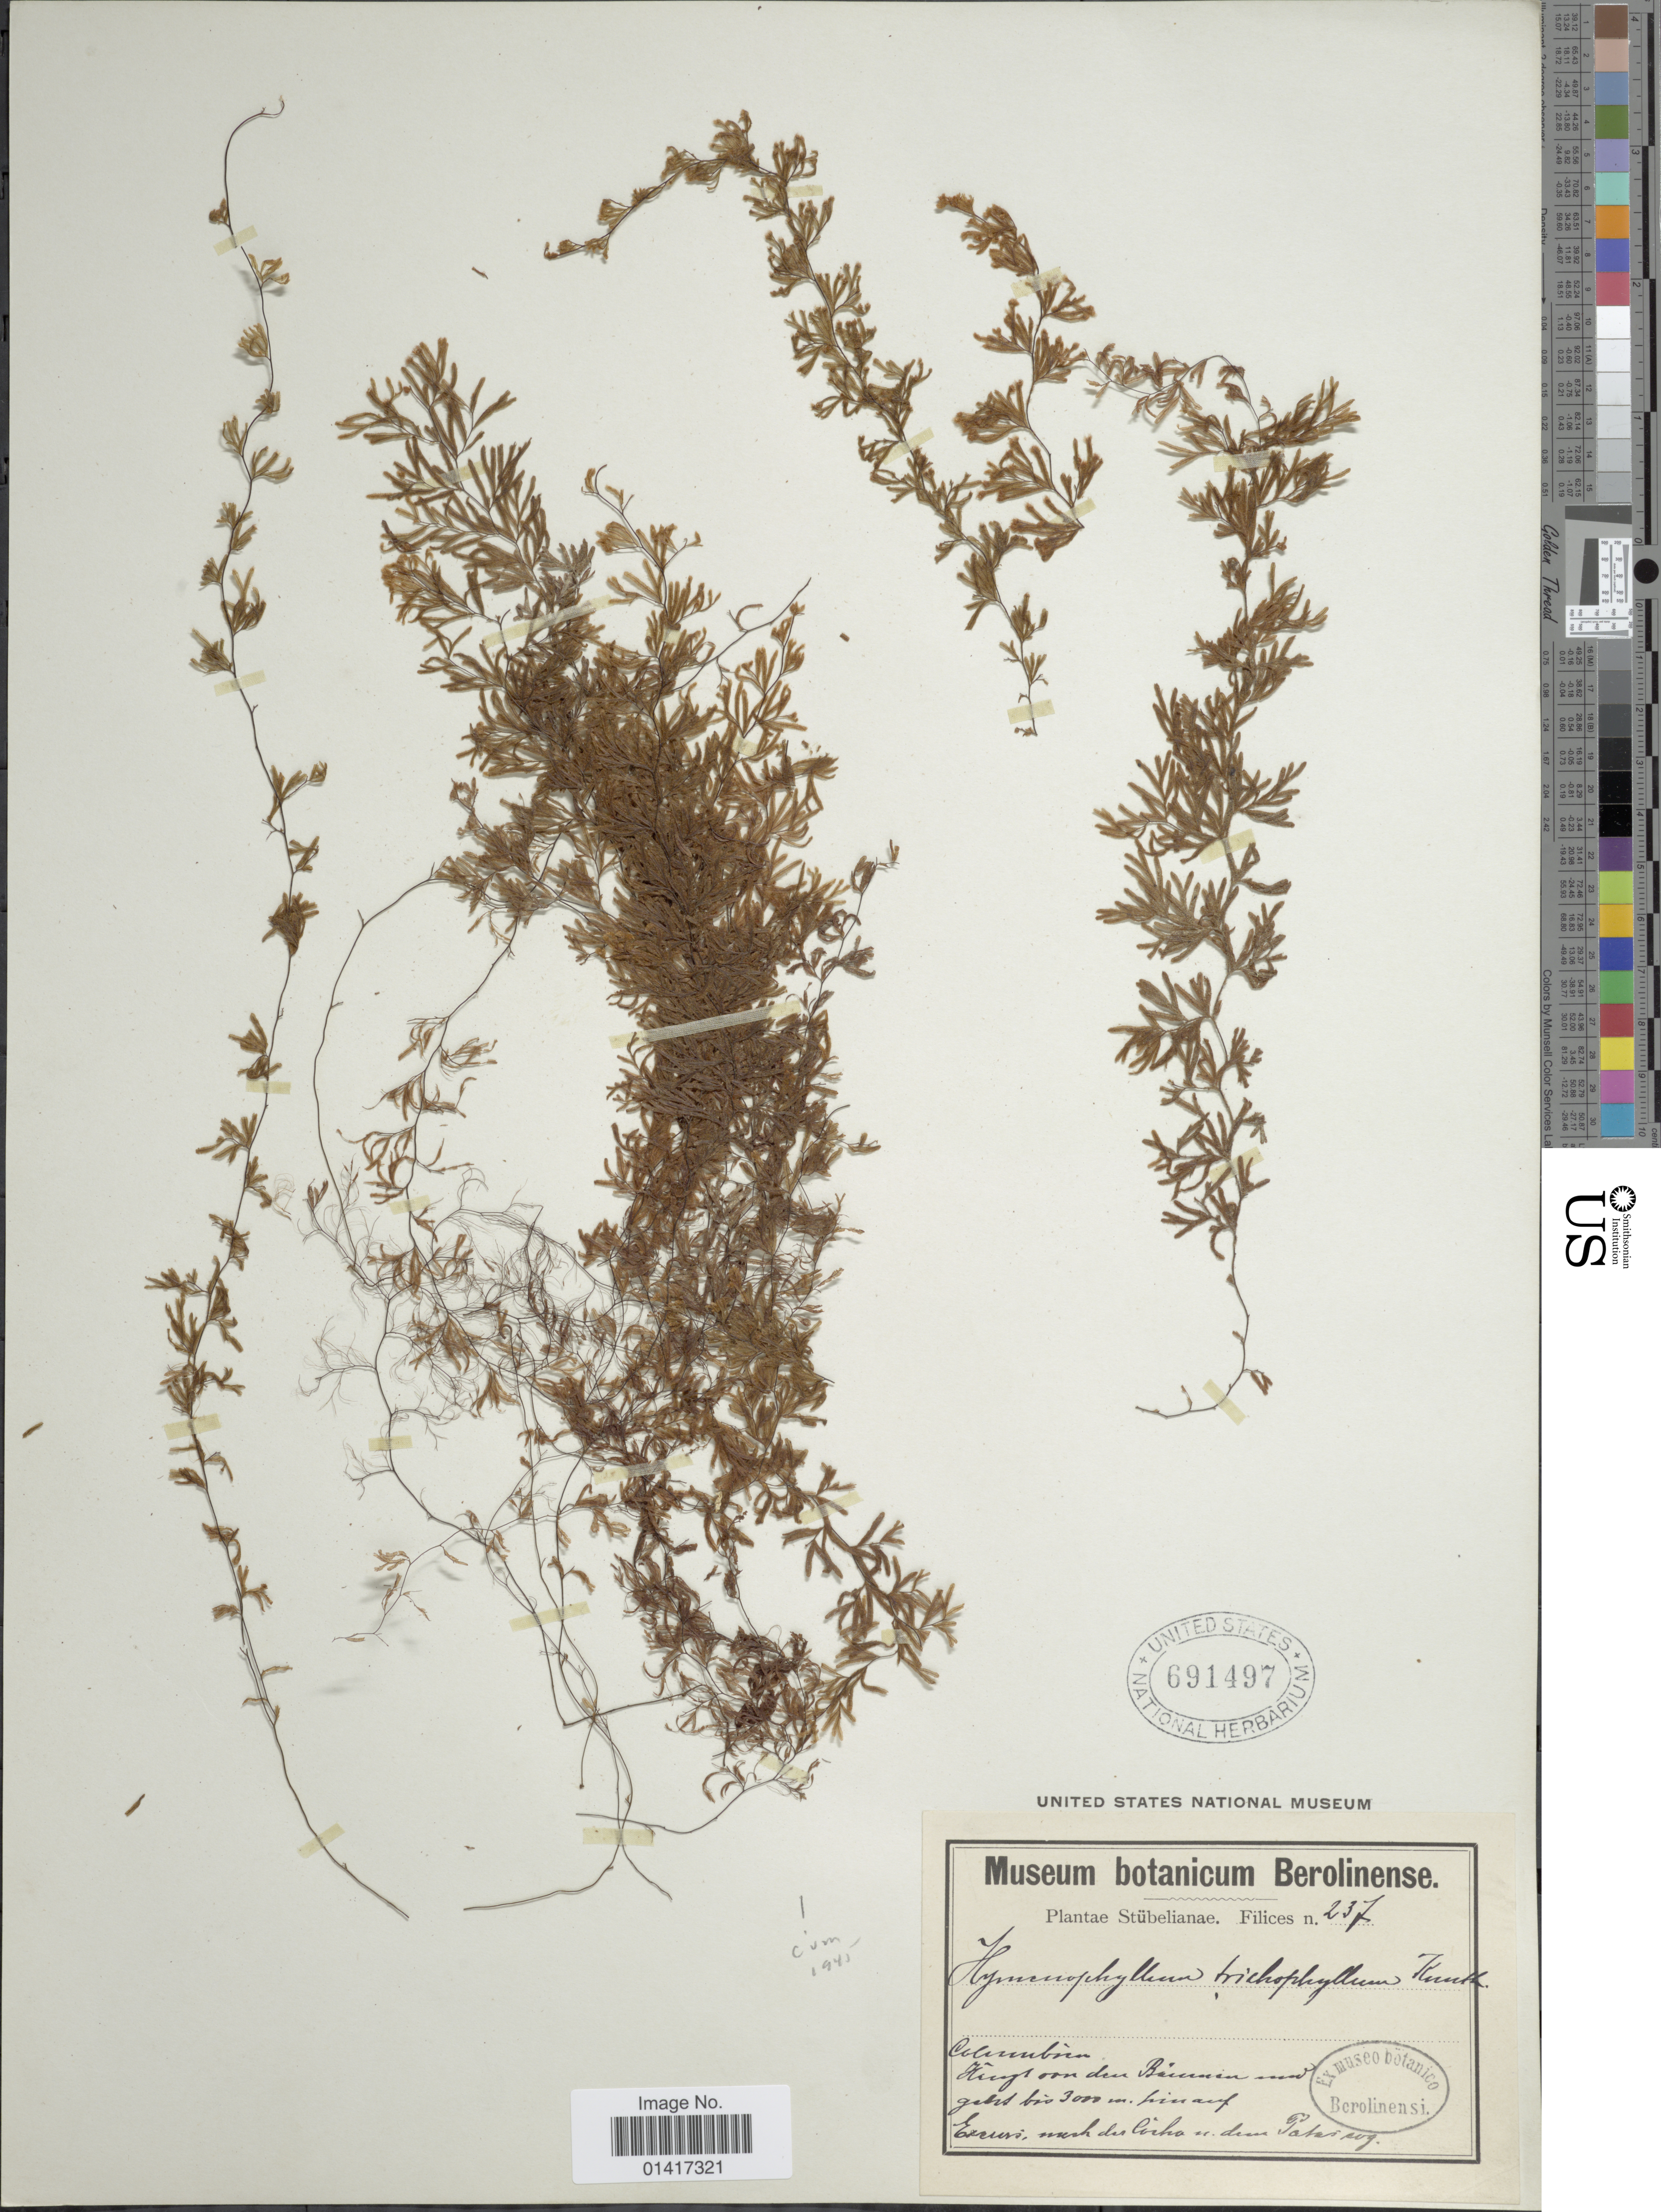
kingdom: Plantae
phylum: Tracheophyta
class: Polypodiopsida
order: Hymenophyllales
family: Hymenophyllaceae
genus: Hymenophyllum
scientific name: Hymenophyllum trichophyllum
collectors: -. Stubel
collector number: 237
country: Colombia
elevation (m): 3000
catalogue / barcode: US 691497